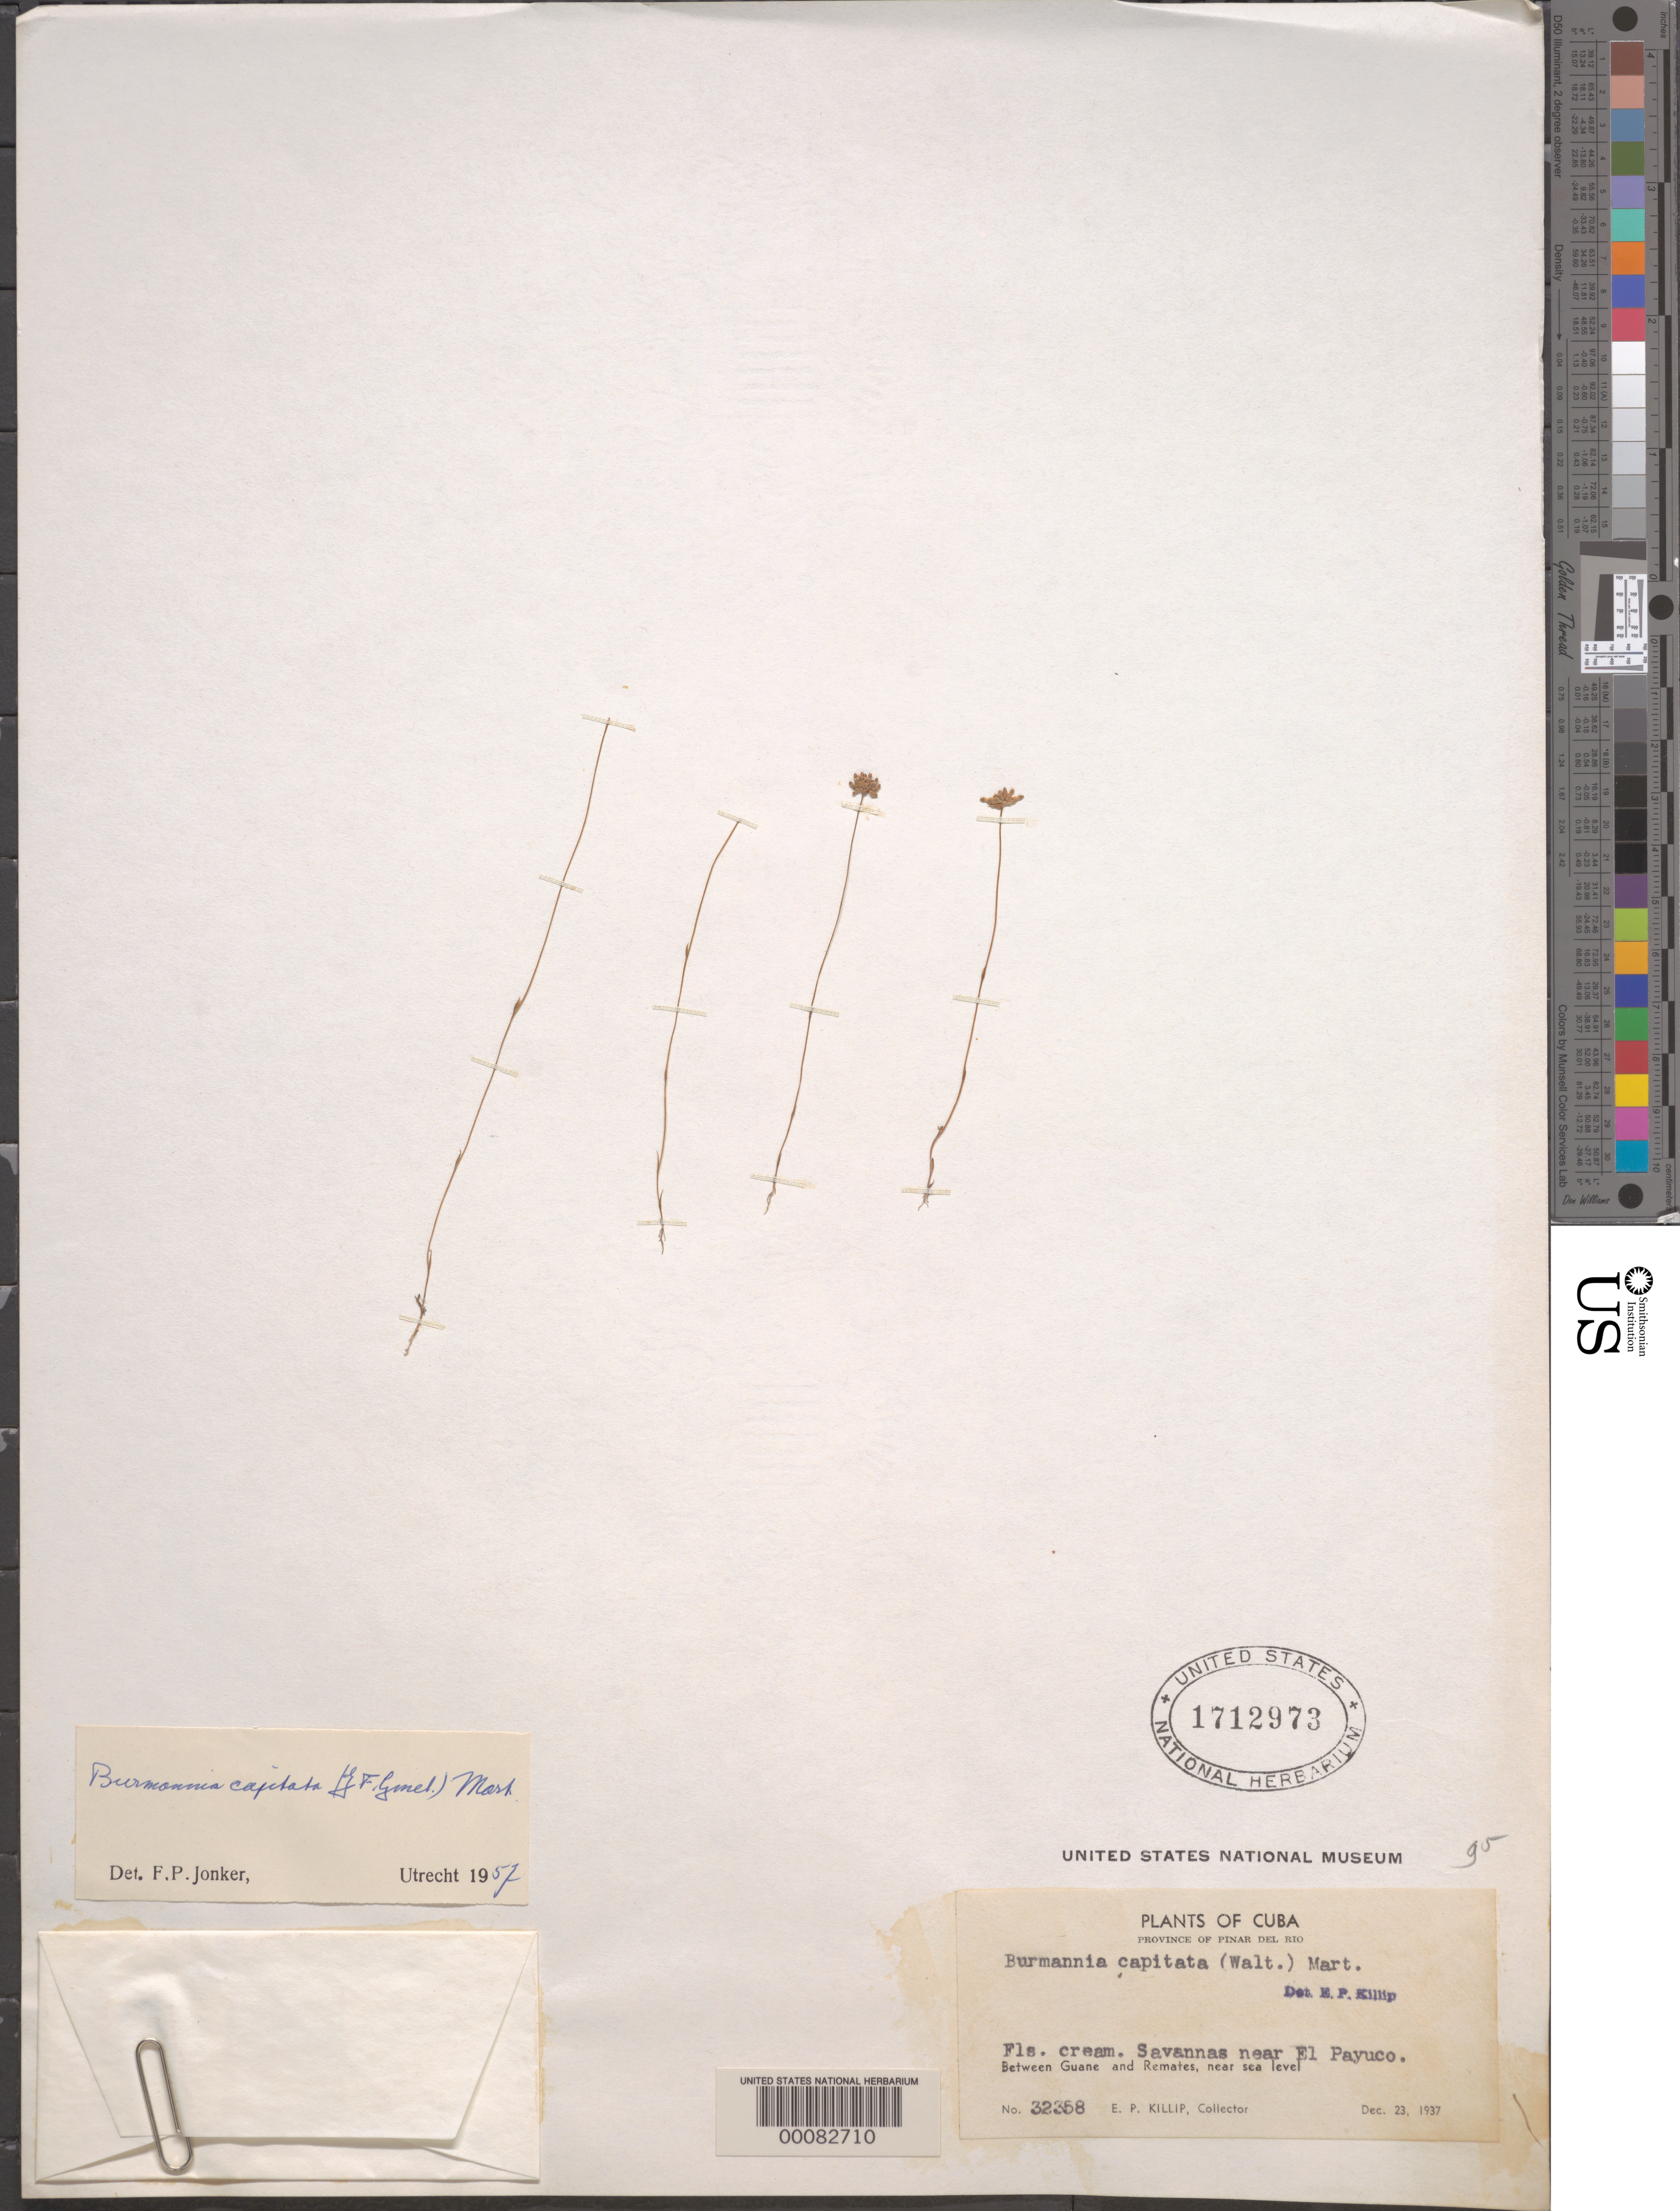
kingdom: Plantae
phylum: Tracheophyta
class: Liliopsida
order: Dioscoreales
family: Burmanniaceae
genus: Burmannia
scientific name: Burmannia capitata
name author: (Walter ex J.F. Gmel.) Mart.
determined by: Jonker, F. P.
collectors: E. P. Killip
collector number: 32358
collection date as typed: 23 Dec 1937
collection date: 1937-12-23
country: Cuba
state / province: Pinar del Río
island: Cuba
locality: El Payuco, near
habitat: Savannas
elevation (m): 0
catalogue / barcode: US 1712973